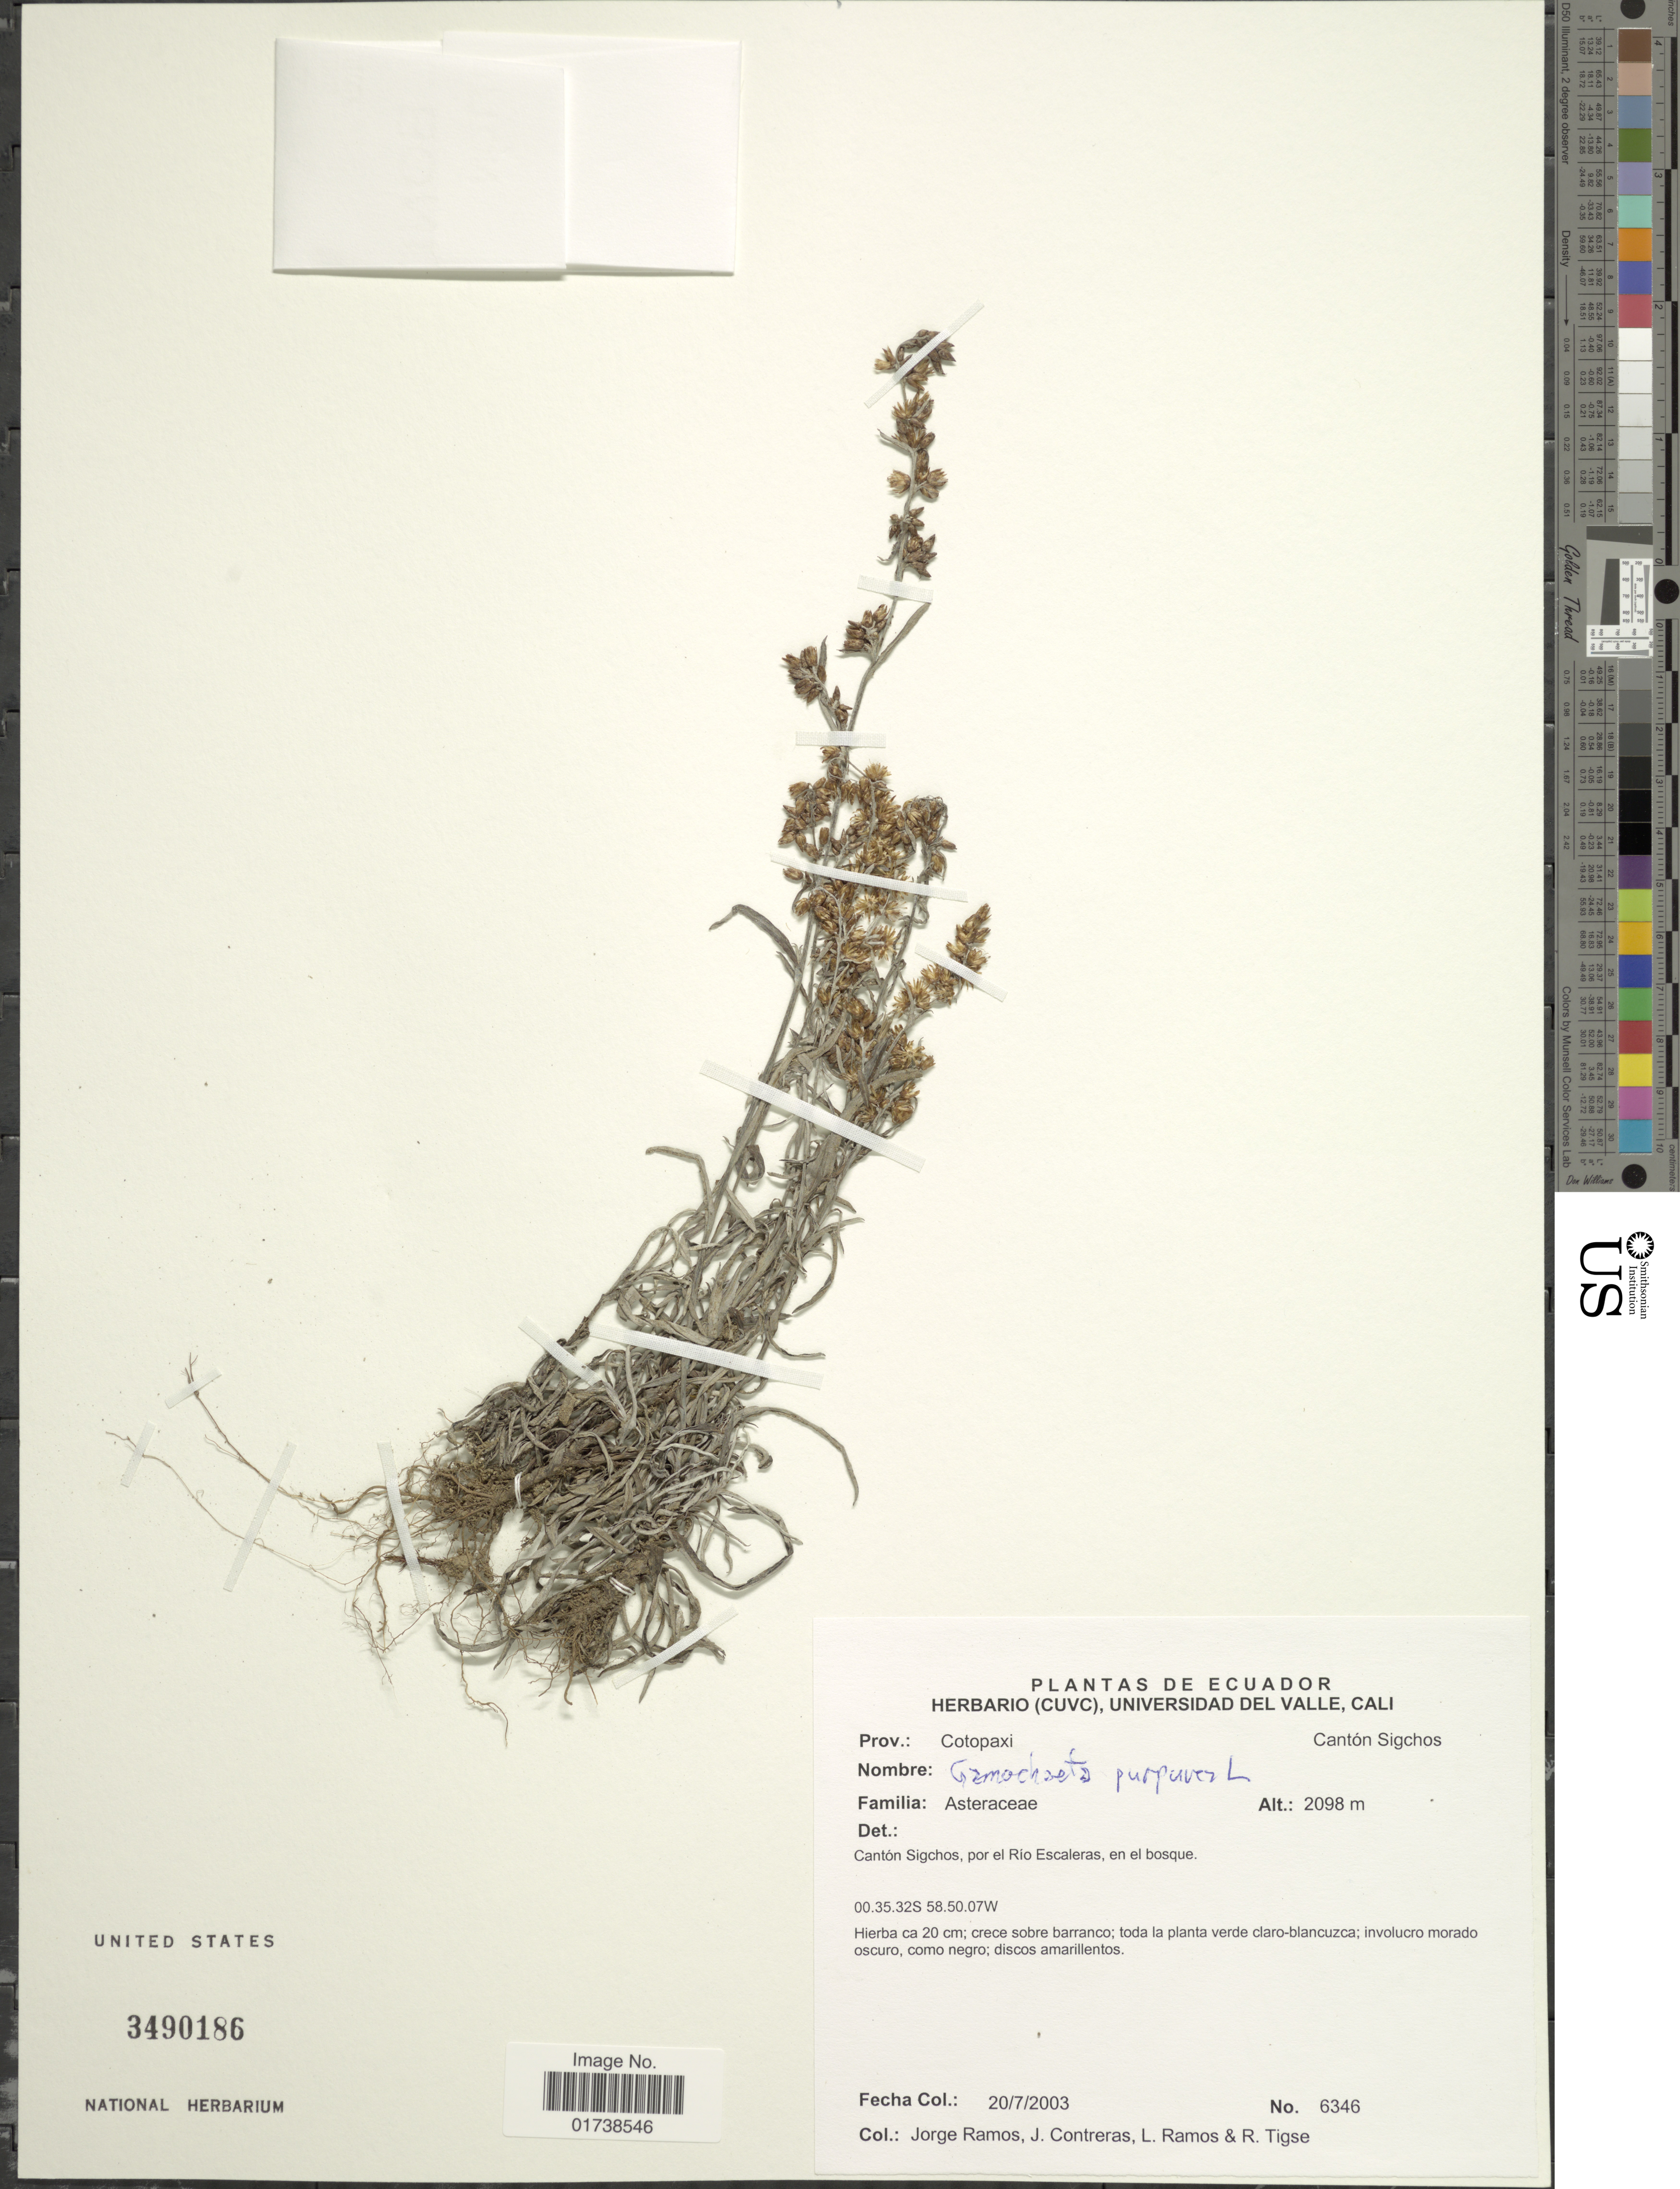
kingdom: Plantae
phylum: Tracheophyta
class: Magnoliopsida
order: Asterales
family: Asteraceae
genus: Gamochaeta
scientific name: Gamochaeta purpurea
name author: (L.) Cabrera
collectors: J. Ramos, J. Contreras, L. Ramos & R. Tigse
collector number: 6346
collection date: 2003-07-20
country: Ecuador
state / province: Cotopaxi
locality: Canton Sigchos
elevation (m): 2098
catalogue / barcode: US 3490186